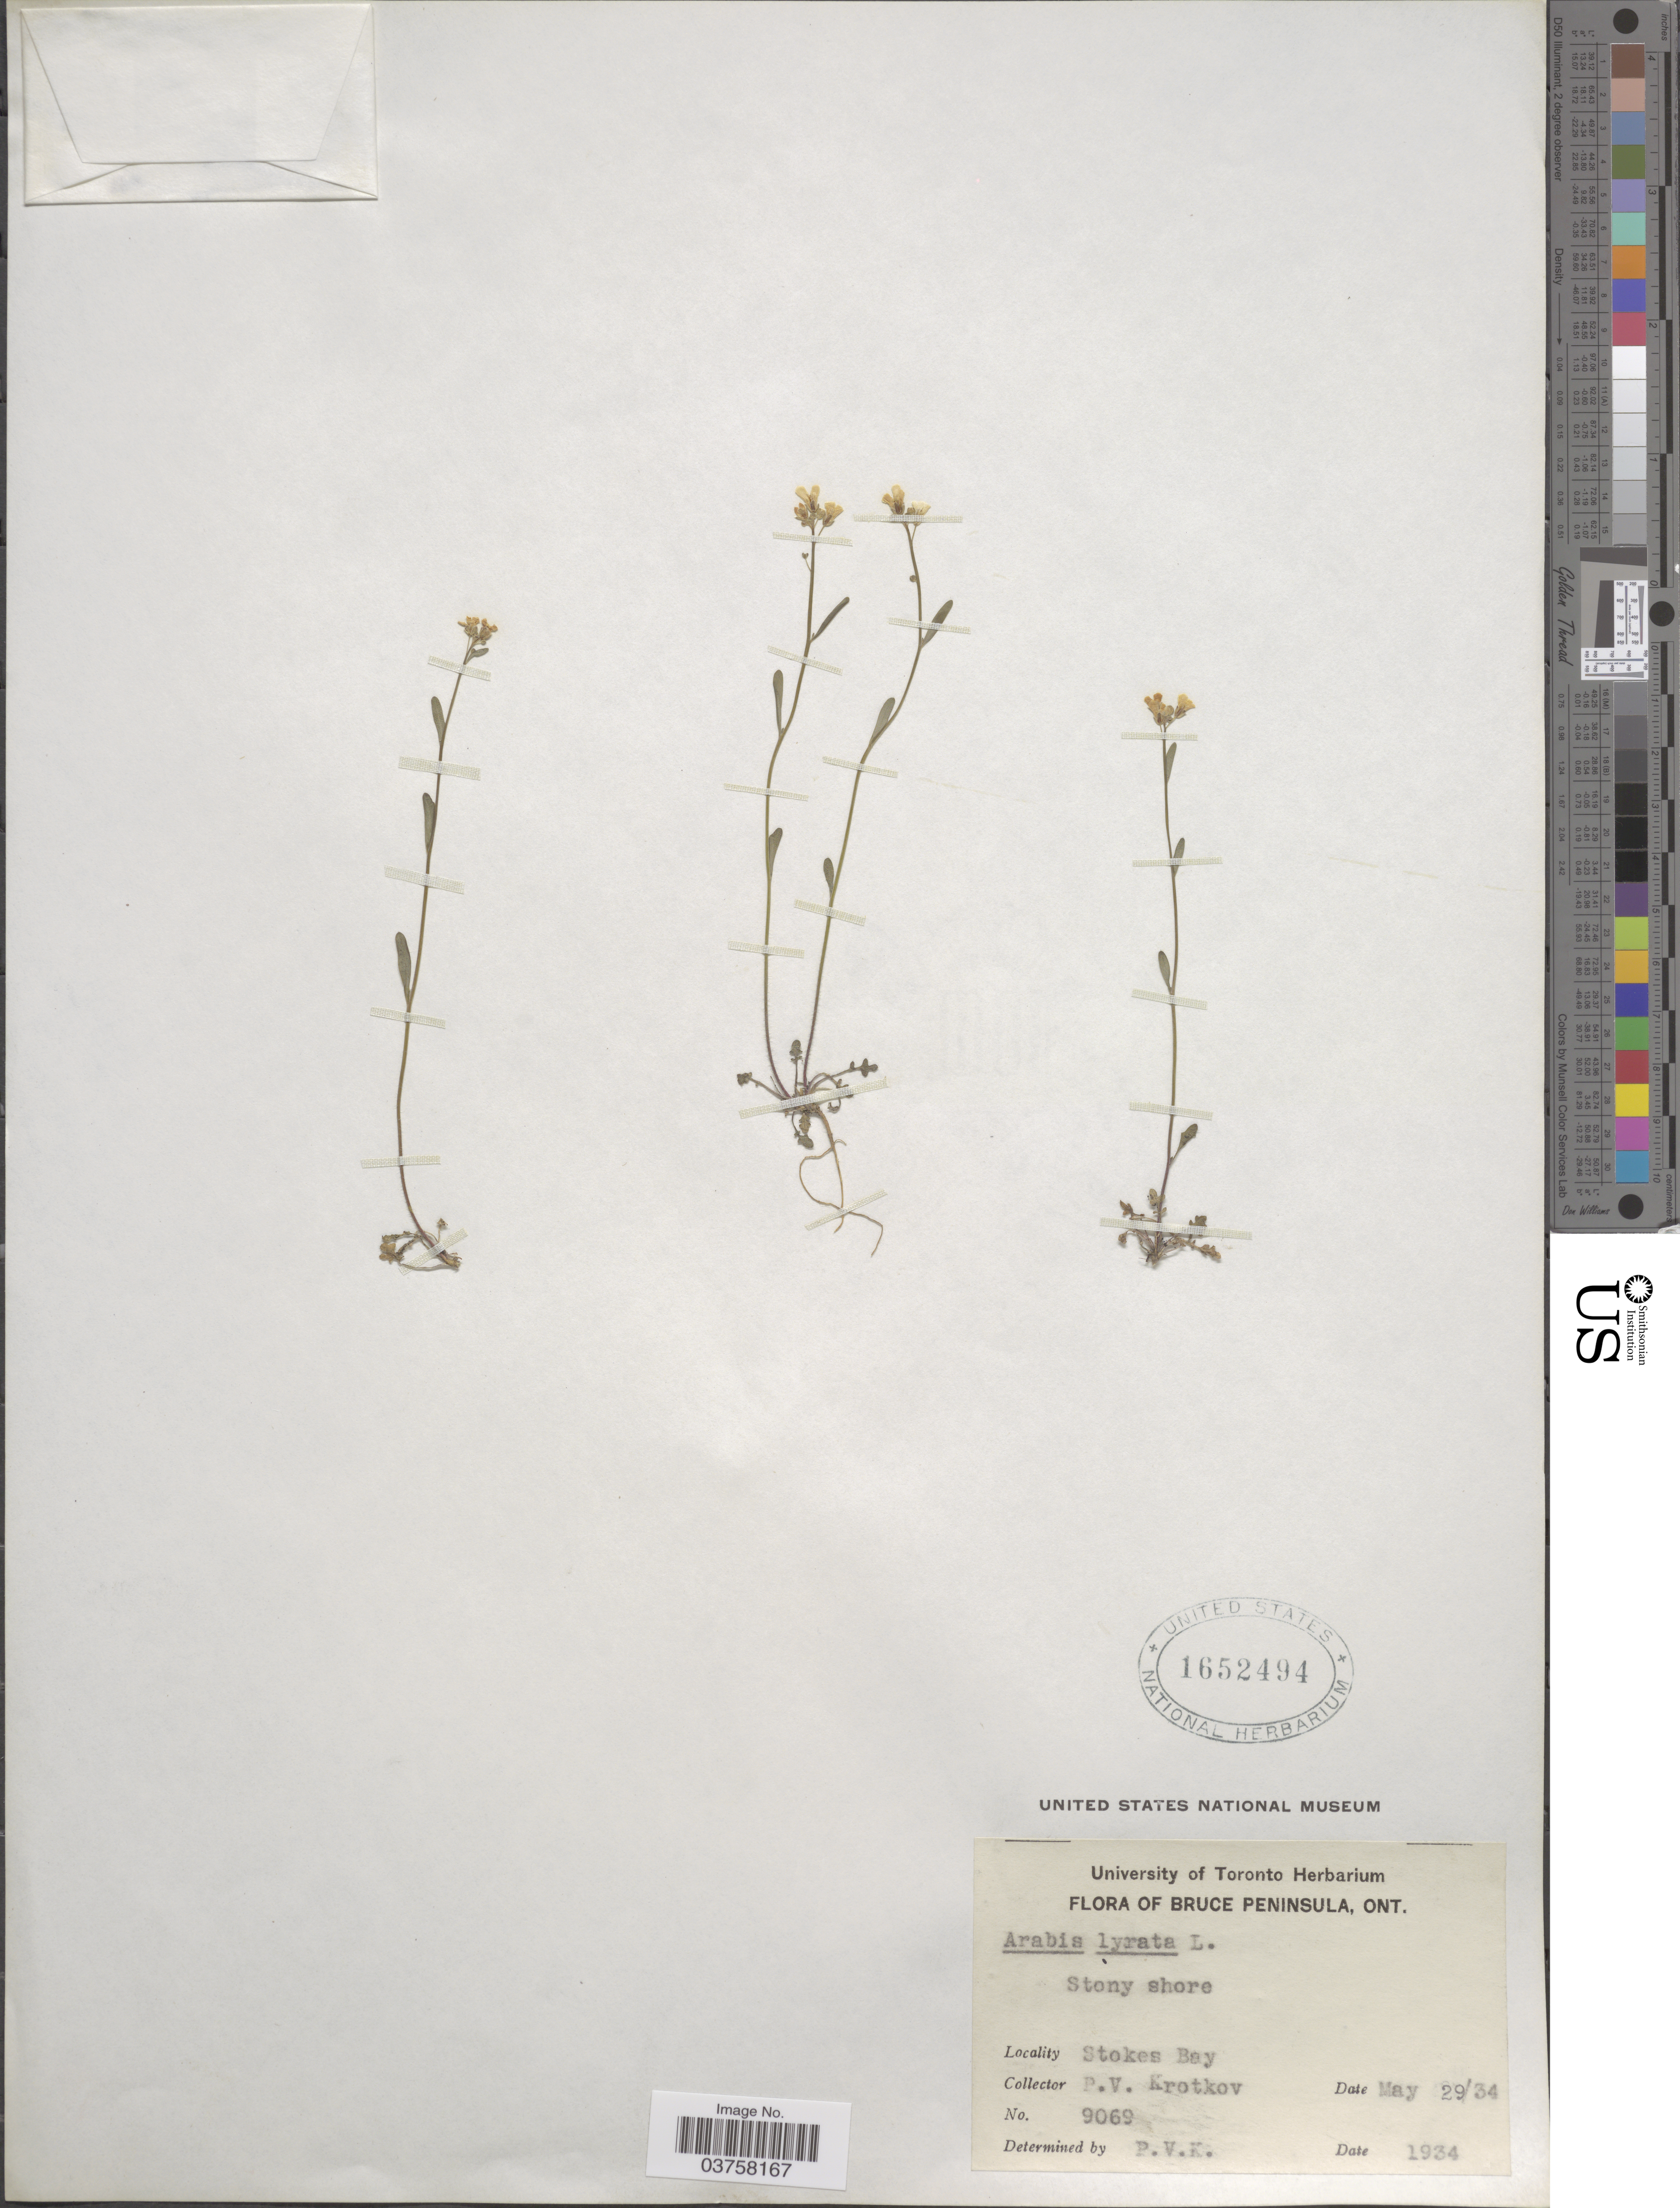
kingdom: Plantae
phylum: Tracheophyta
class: Magnoliopsida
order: Brassicales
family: Brassicaceae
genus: Arabis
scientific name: Arabis lyrata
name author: L.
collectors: P. V. Krotkov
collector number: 9069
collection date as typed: Transcribed d/m/y: 29/5/34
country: Canada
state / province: Ontario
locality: Bruce Peninsula. Stokes Bay.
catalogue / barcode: US 1652494